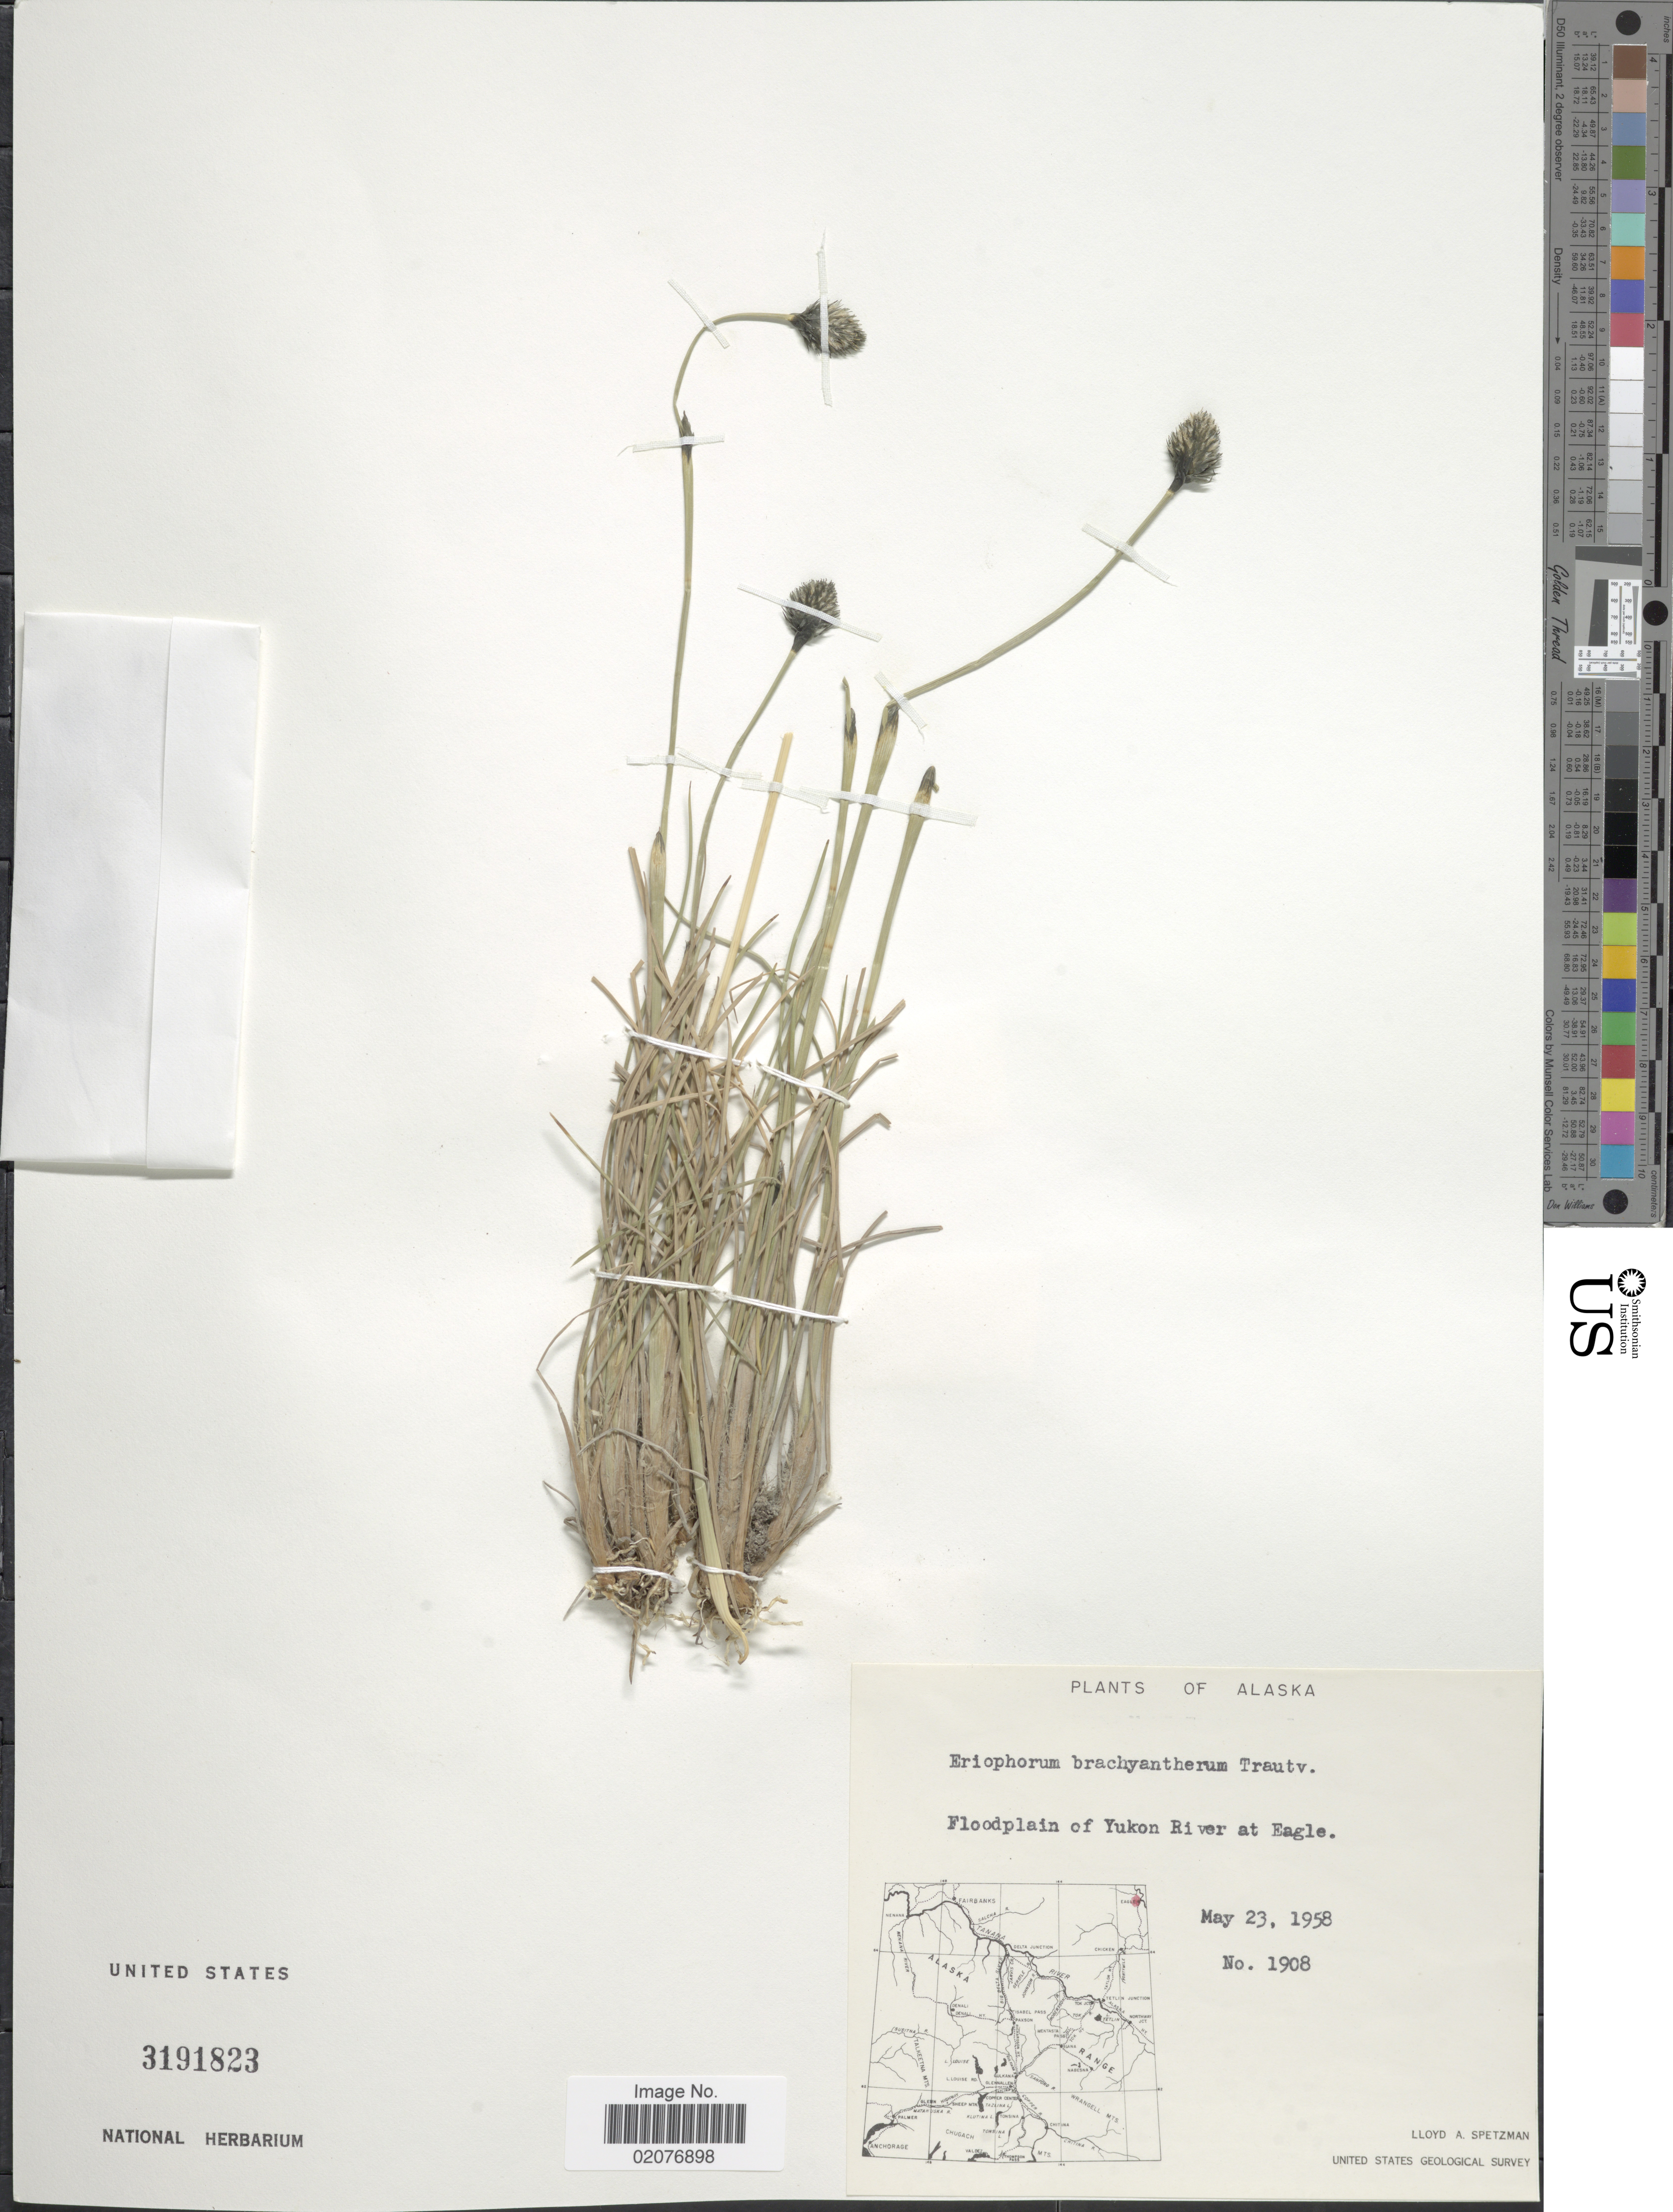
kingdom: Plantae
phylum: Tracheophyta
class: Liliopsida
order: Poales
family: Cyperaceae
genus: Eriophorum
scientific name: Eriophorum brachyantherum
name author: Trautv. & C.A. Mey.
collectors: L. Spetzman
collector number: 1908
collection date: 1958-05-23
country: United States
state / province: Alaska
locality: Floodplain of Yukon River at Eagle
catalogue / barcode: US 3191823